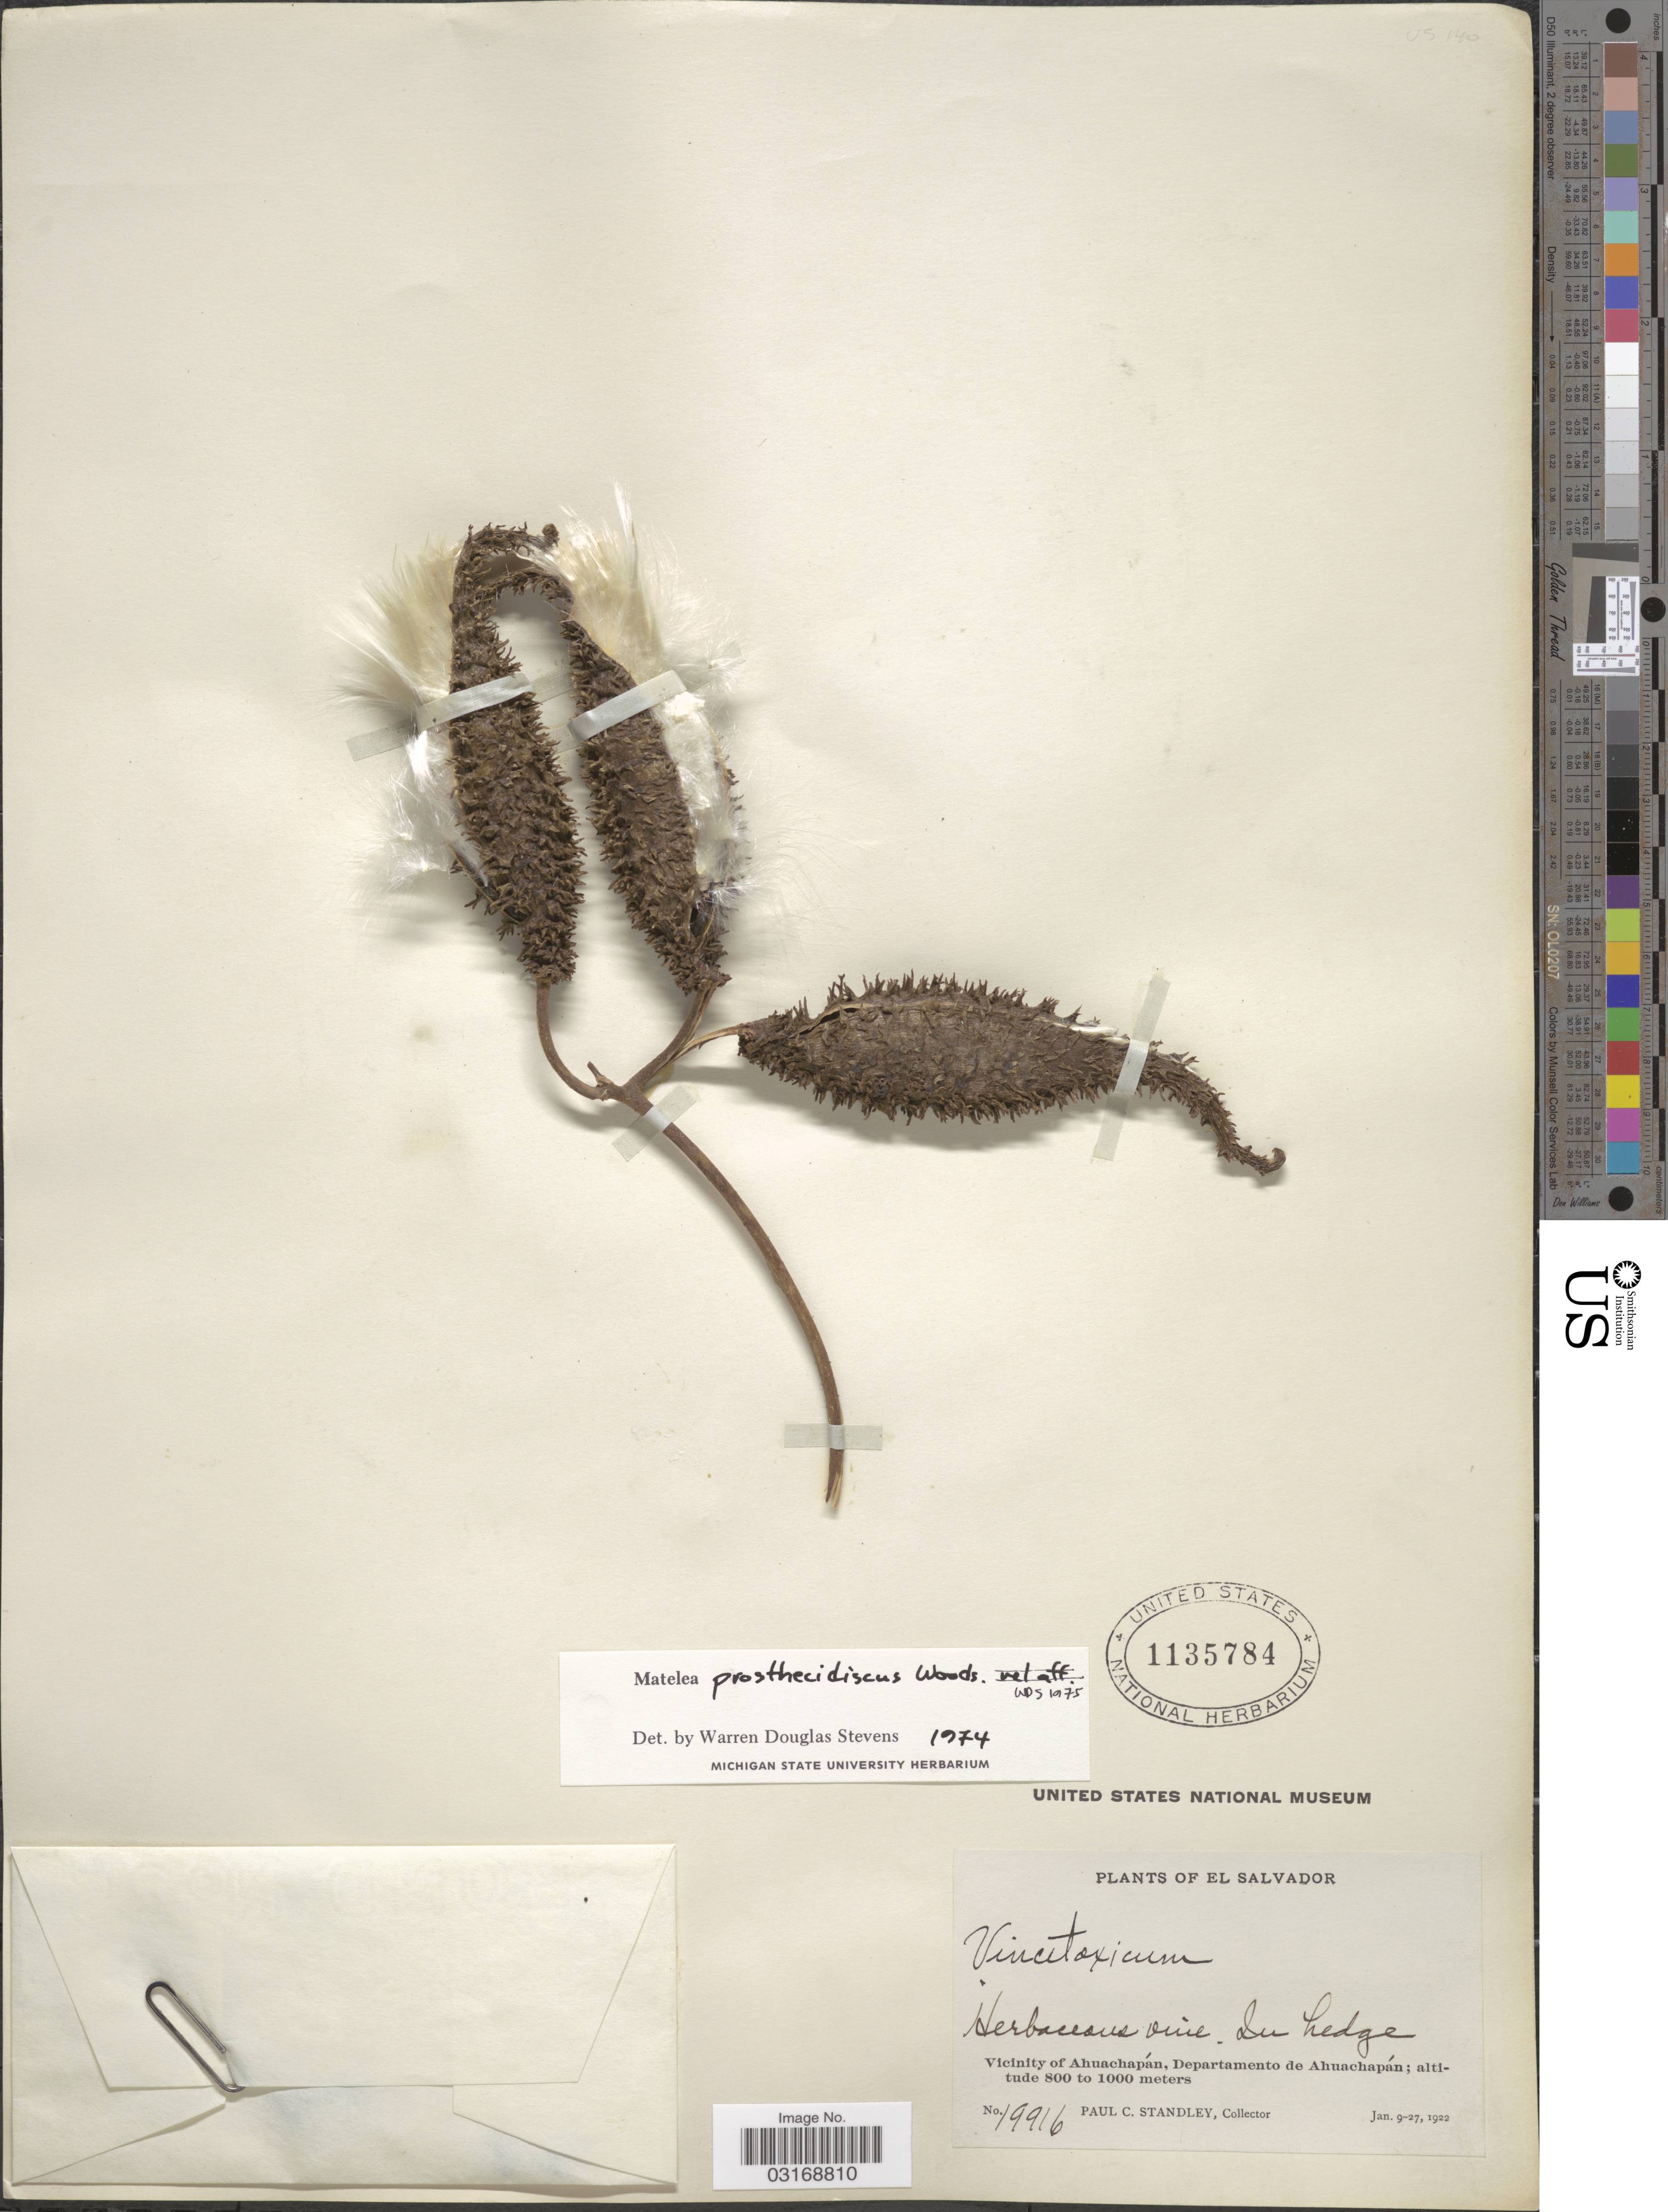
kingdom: Plantae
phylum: Tracheophyta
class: Magnoliopsida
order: Gentianales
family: Apocynaceae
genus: Matelea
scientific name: Matelea prosthecidiscus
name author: Woodson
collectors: P. C. Standley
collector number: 19916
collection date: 1922-01-09/1922-01-27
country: El Salvador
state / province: Ahuachapan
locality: Vicinity of Ahuachapán, Departamento de Ahuachapán.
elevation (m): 800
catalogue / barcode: US 1135784